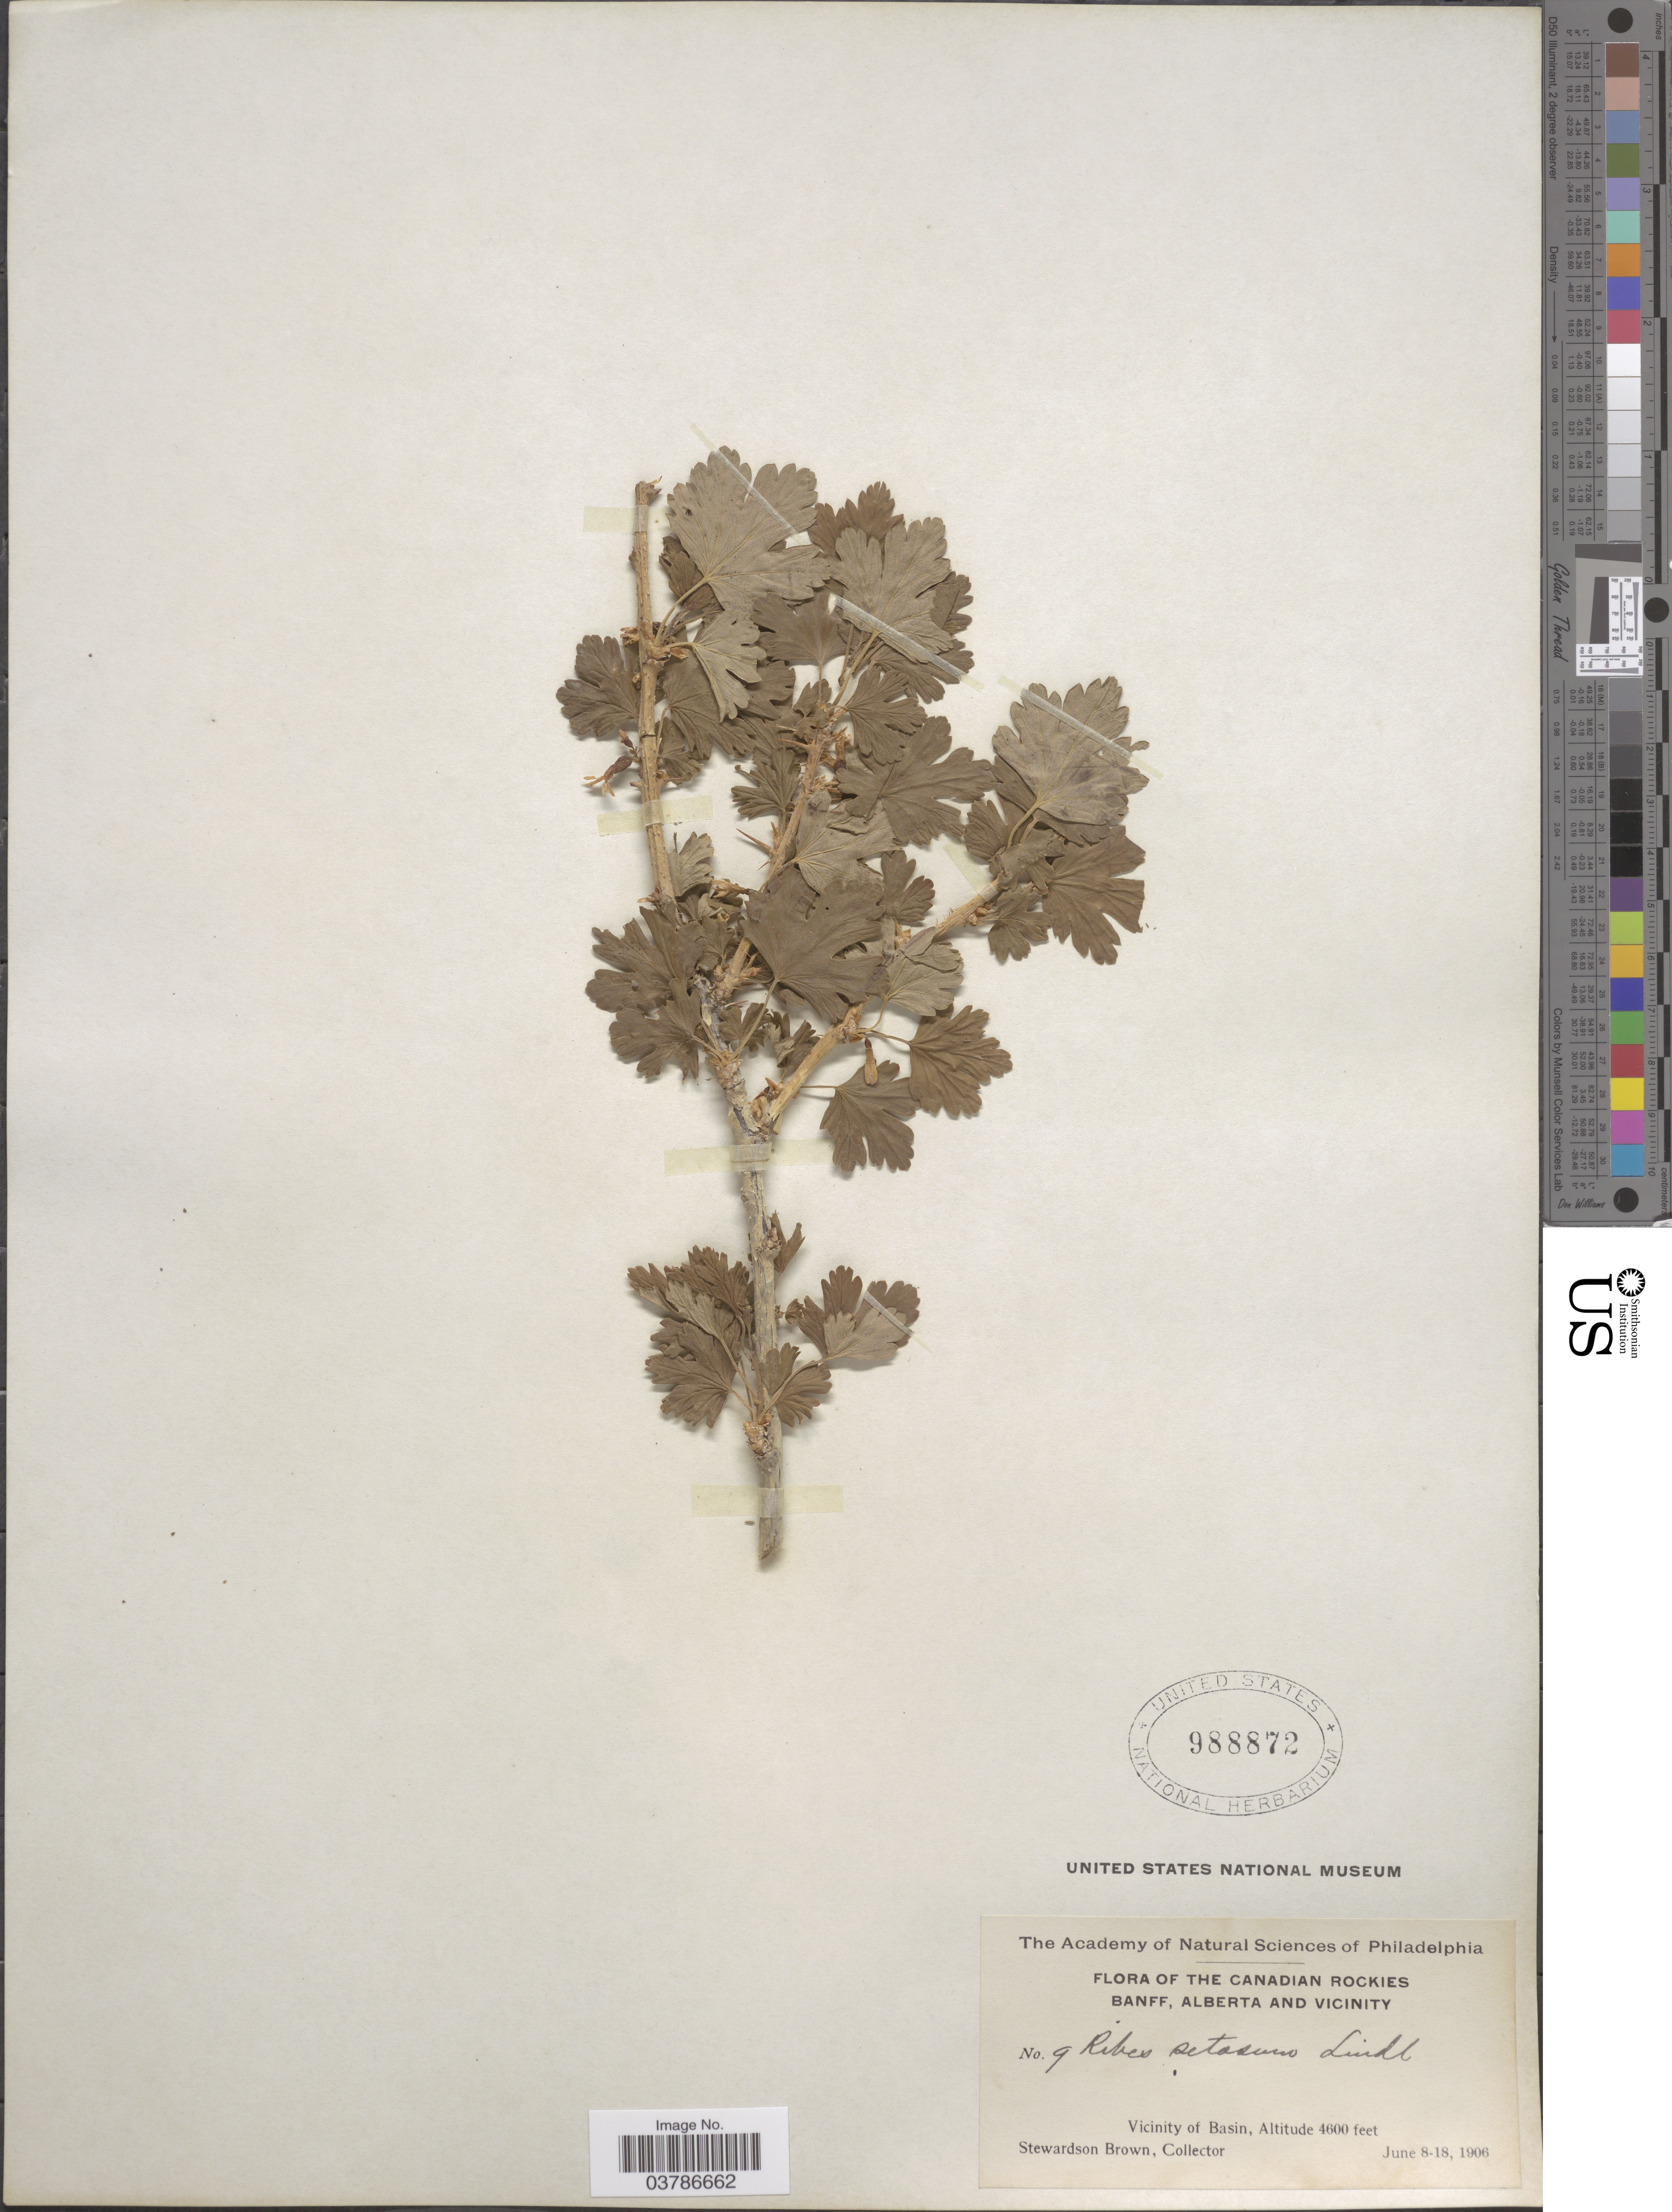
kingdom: Plantae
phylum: Tracheophyta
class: Magnoliopsida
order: Saxifragales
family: Grossulariaceae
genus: Ribes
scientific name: Ribes oxyacanthoides var. setosum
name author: (Lindl.) Dorn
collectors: S. Brown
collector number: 9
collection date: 1906-06-08/1906-06-18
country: Canada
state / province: Alberta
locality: The Canadian Rockies, Banff, Alberta and vicinity. Vicinity of Basin.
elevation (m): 1402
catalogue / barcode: US 988872